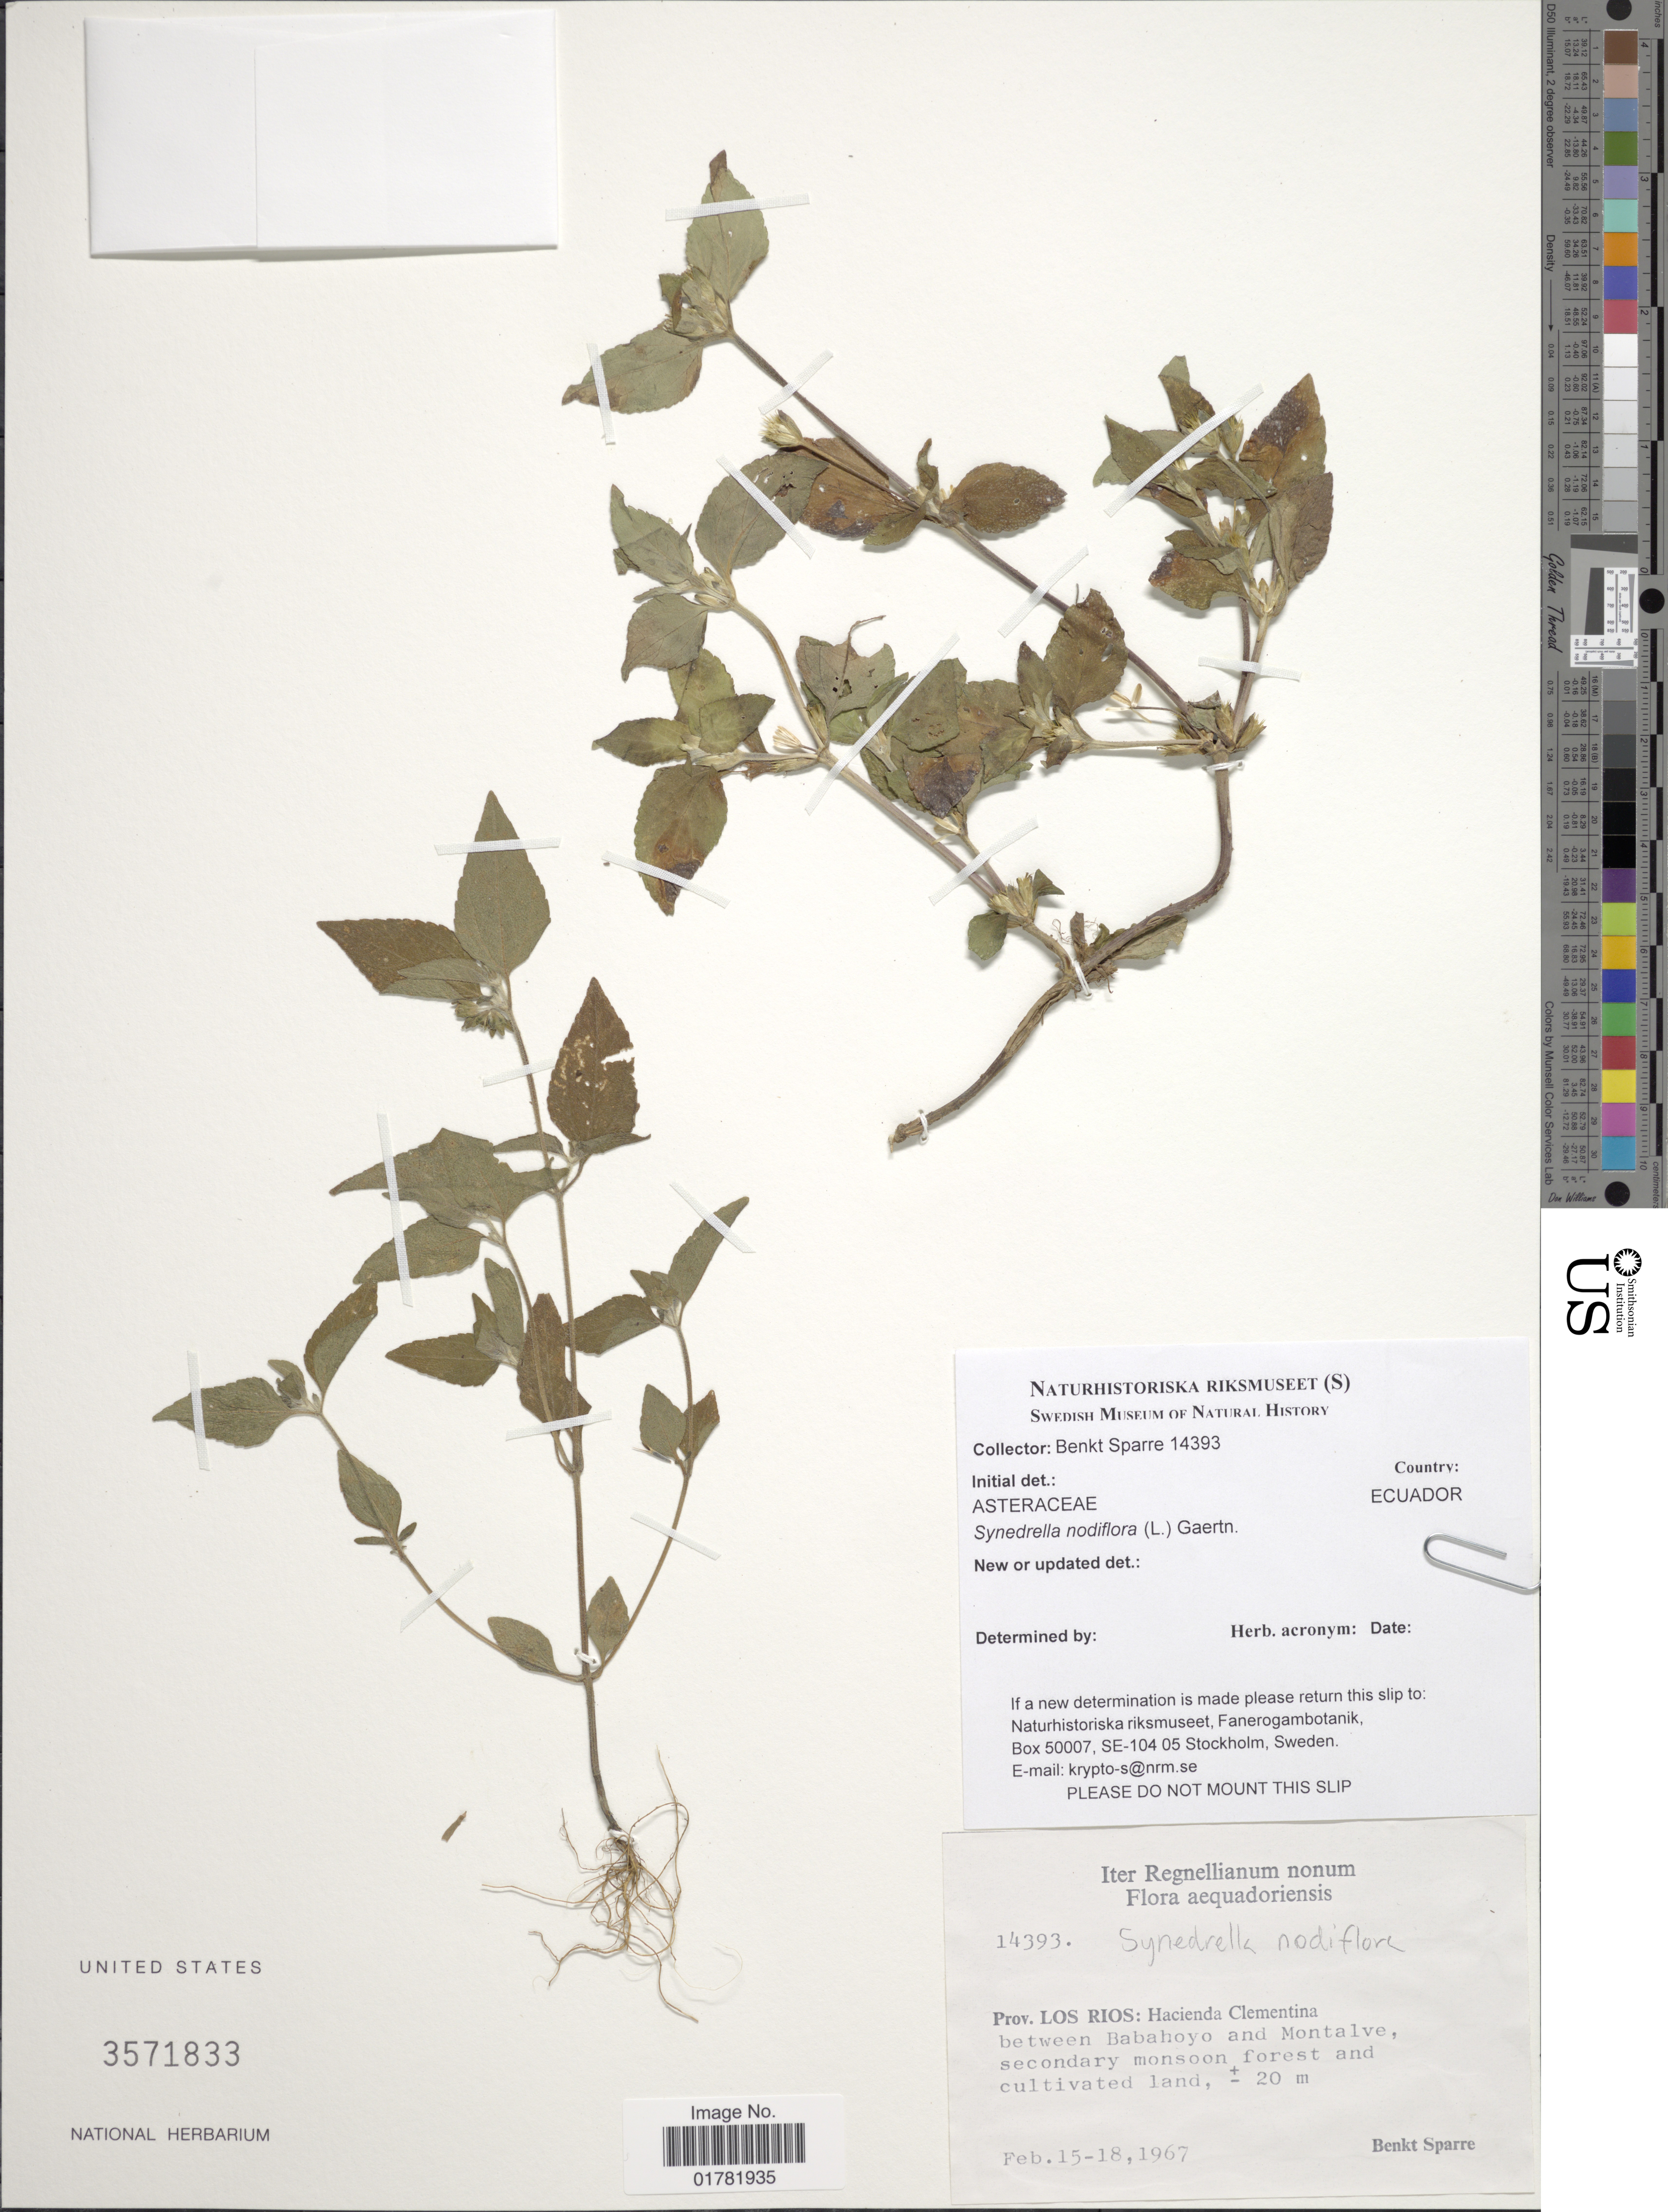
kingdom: Plantae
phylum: Tracheophyta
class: Magnoliopsida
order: Asterales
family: Asteraceae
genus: Synedrella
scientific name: Synedrella nodiflora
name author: (L.) Gaertn.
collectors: B. Sparre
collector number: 14393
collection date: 1967-02-15/1967-02-18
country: Ecuador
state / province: Los Ríos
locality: Hacienda Clementina between Babahoyo and Montalve, secondary monson forest and cultivated land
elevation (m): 20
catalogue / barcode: US 3571833